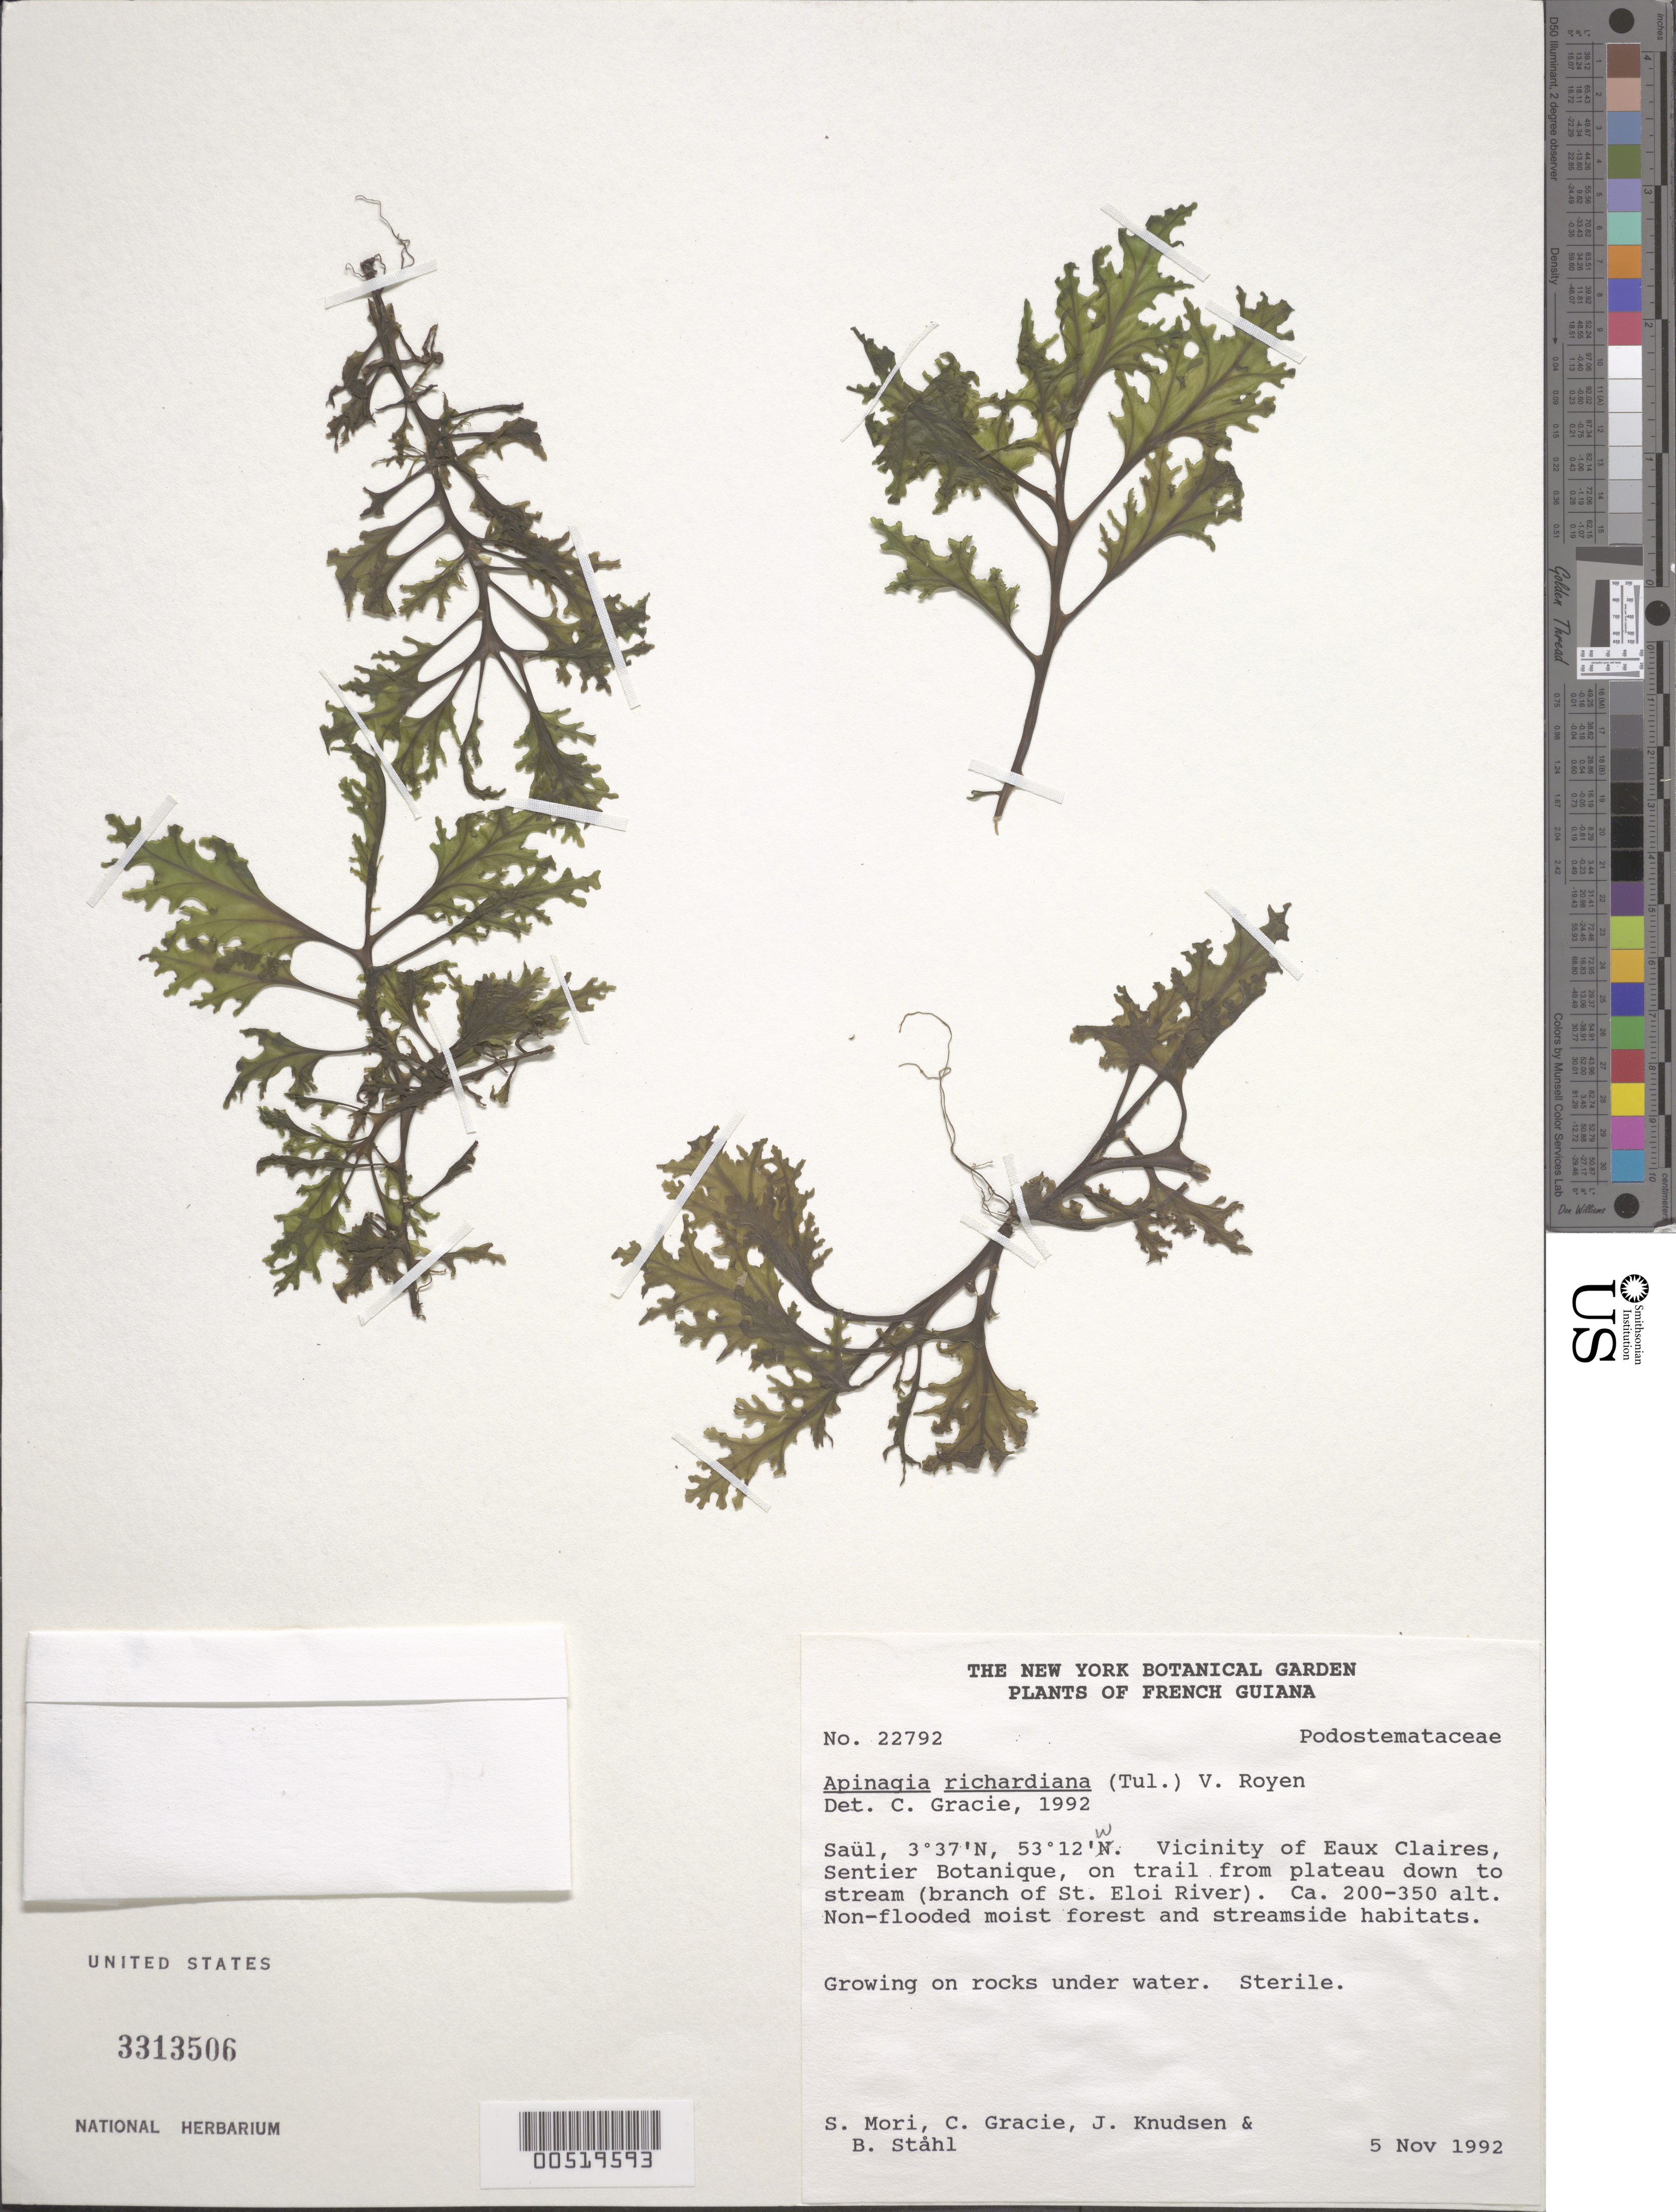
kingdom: Plantae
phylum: Tracheophyta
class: Magnoliopsida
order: Malpighiales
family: Podostemaceae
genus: Apinagia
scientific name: Apinagia richardiana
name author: (Tul.) P. Royen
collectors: S. Mori, C. A. Gracie, J. Knudsen & B. Ståhl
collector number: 22792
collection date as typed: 05 Nov 1992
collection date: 1992-11-05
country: French Guiana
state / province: Saint-Laurent-du-Maroni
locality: Saul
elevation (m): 200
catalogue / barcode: US 3313506